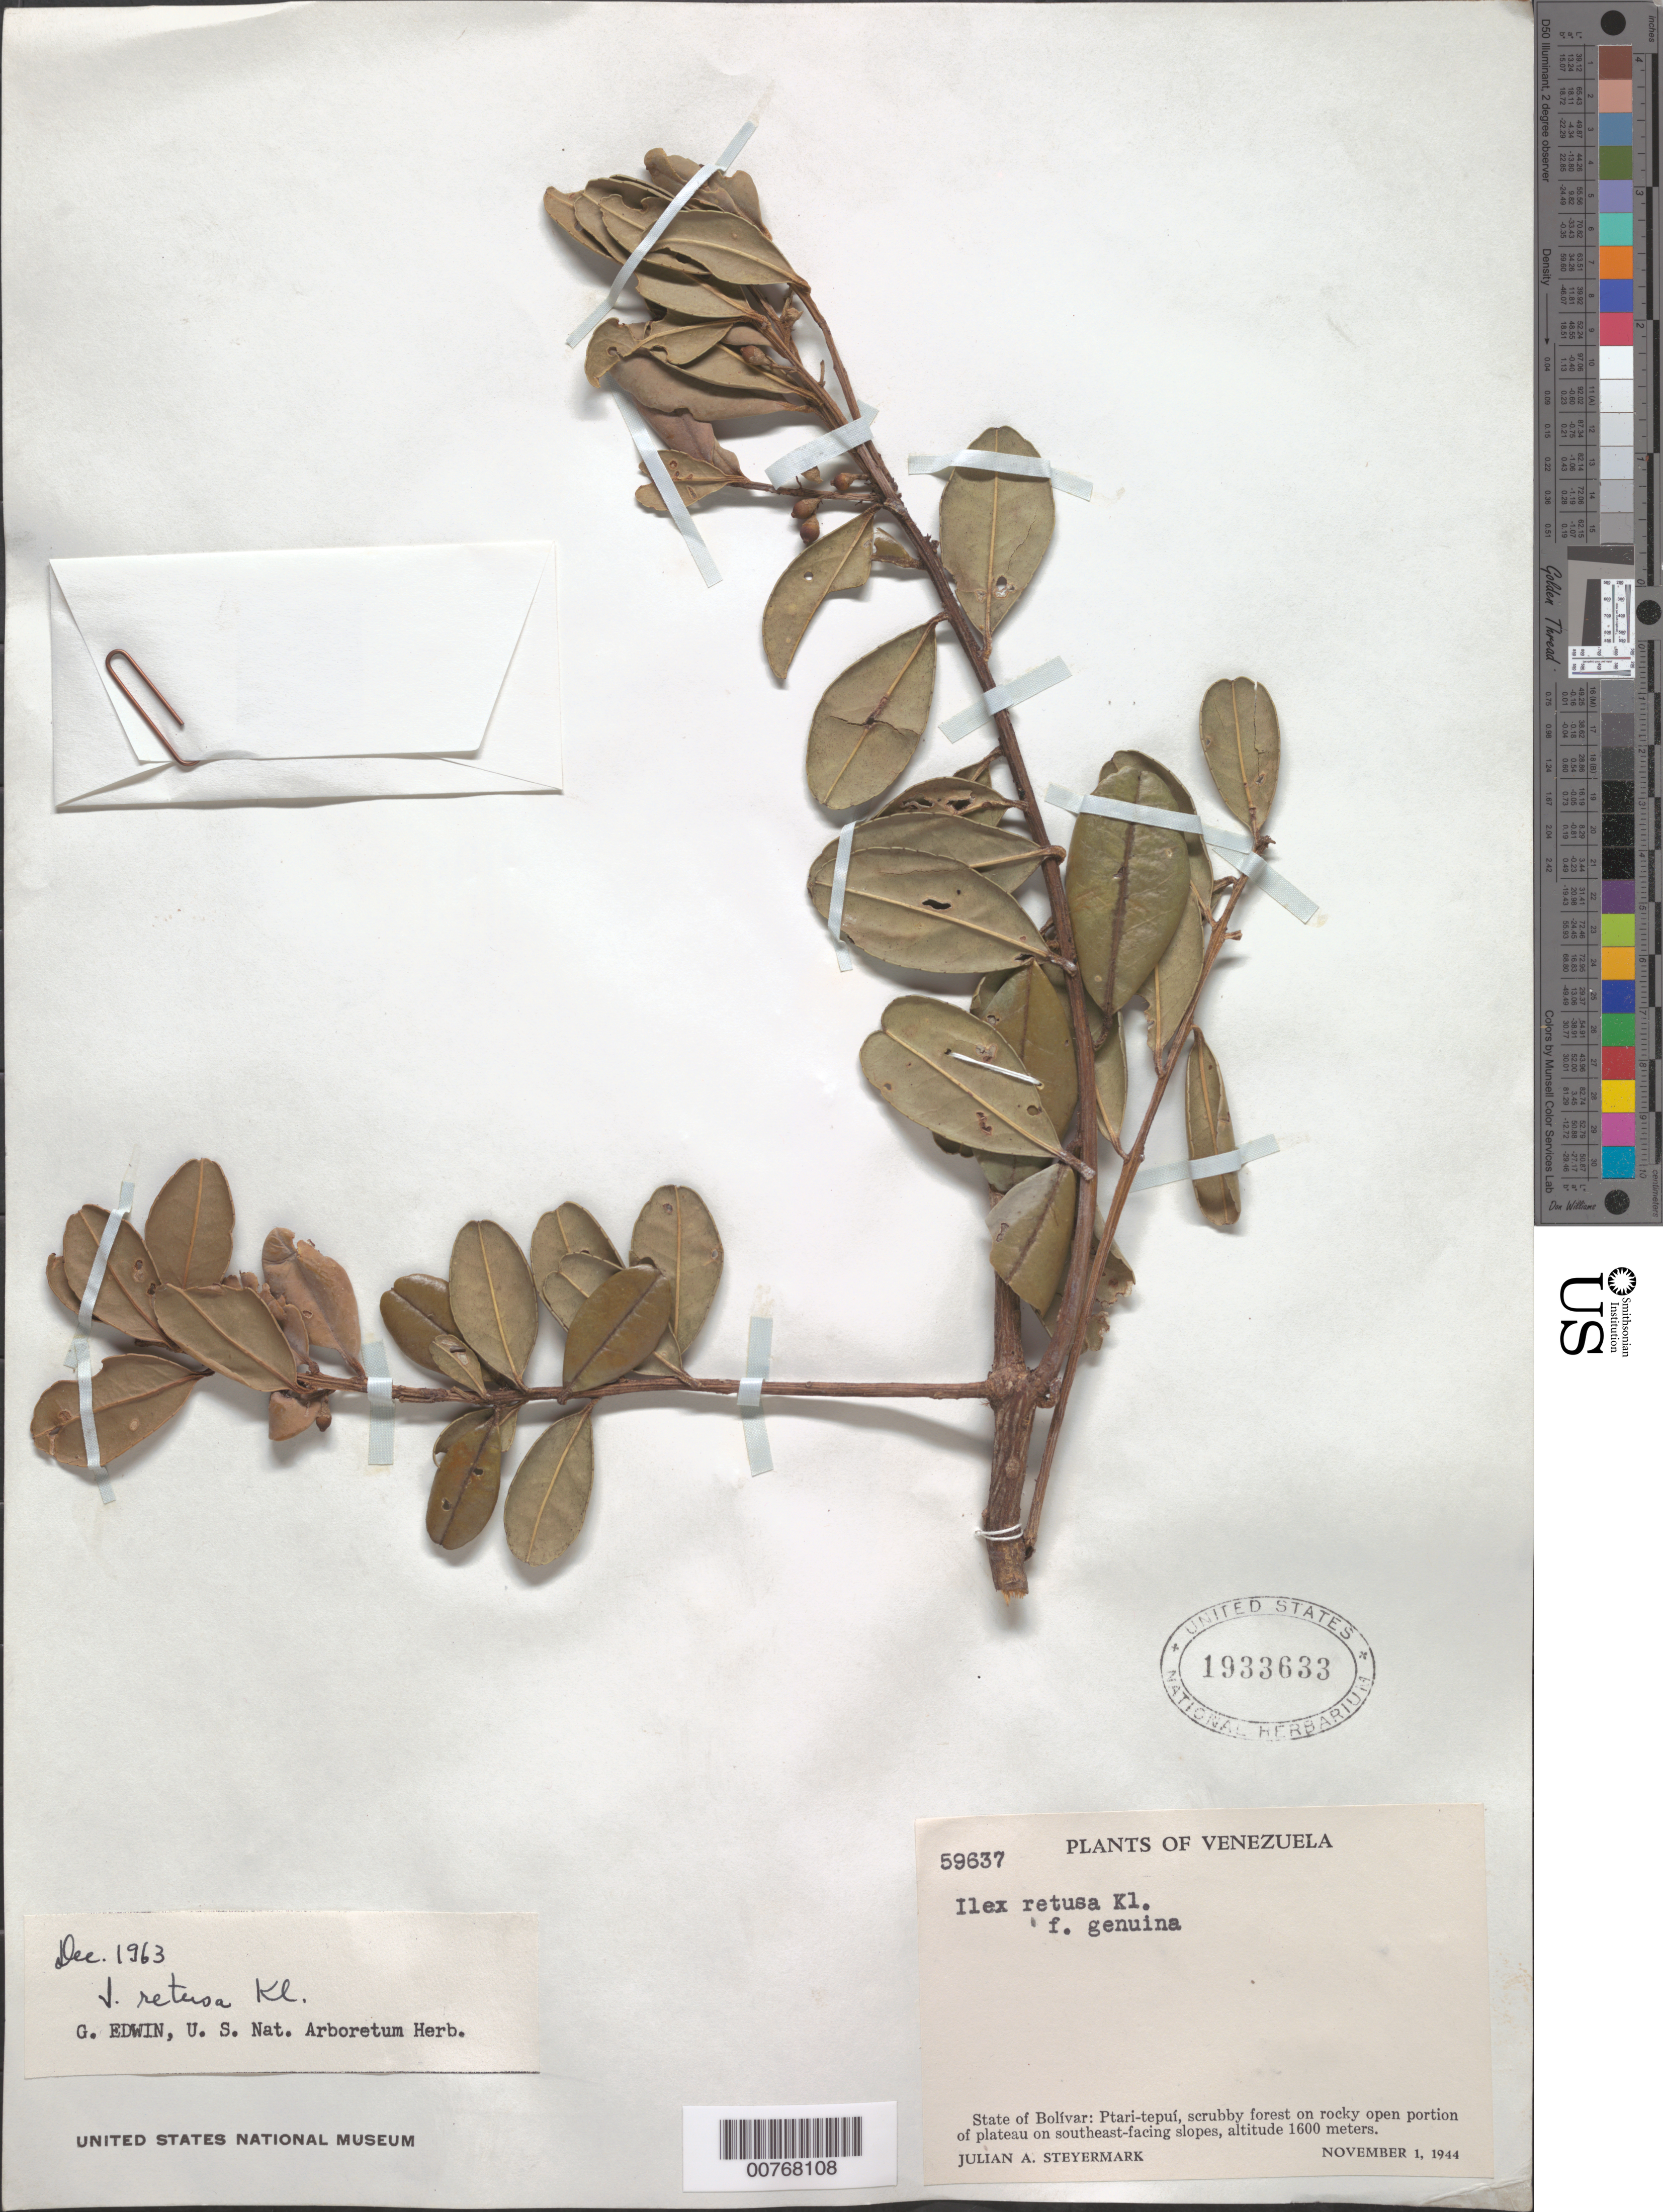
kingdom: Plantae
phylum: Tracheophyta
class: Magnoliopsida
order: Aquifoliales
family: Aquifoliaceae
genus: Ilex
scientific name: Ilex retusa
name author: Klotzsch ex Reissek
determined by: Edwin, G.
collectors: J. Steyermark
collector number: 59637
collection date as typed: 1-Nov-44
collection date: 1944-11-01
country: Venezuela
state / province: Bolívar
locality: Ptari-tepuí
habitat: Scrubby forest on rocky open plateau, SE facing slopes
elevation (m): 1600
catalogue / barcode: US 1933633